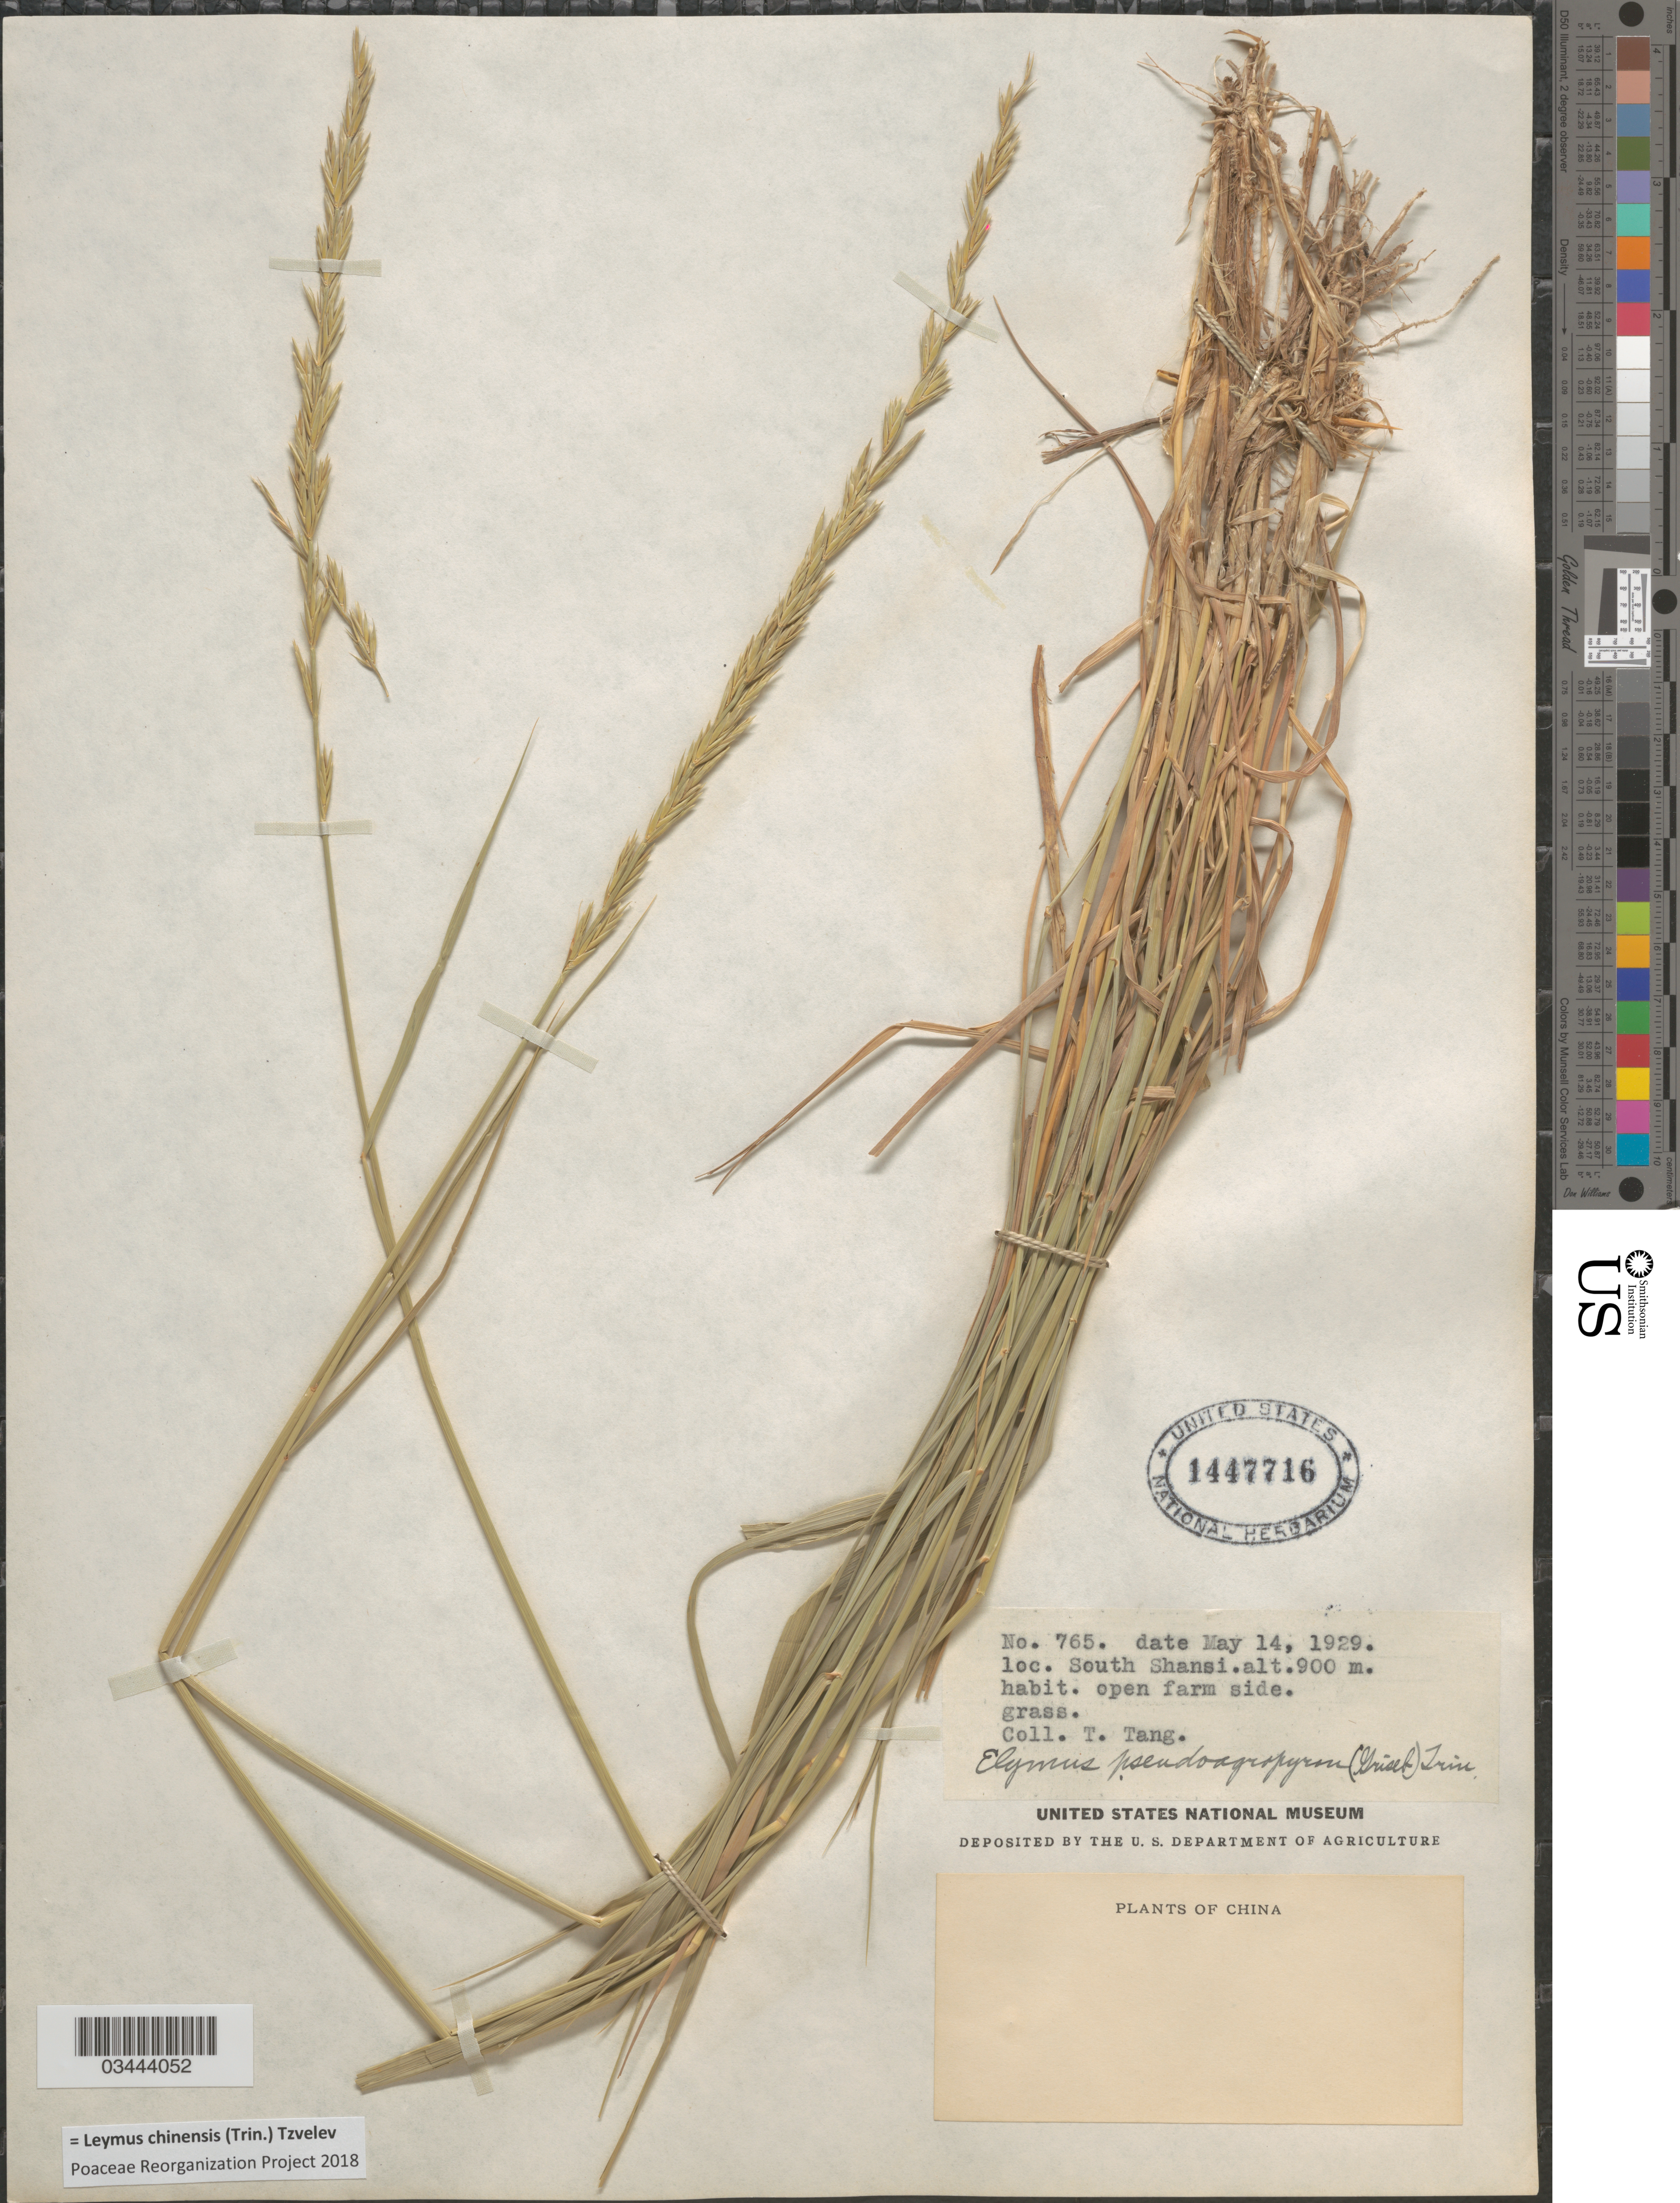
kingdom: Plantae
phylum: Tracheophyta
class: Liliopsida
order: Poales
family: Poaceae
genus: Leymus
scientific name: Leymus chinensis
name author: (Trin.) Tzvelev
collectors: T. Tang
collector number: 765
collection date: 1929-05-14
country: China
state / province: Shanxi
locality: South Shansi. Open farm side.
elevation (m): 900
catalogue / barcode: US 1447716